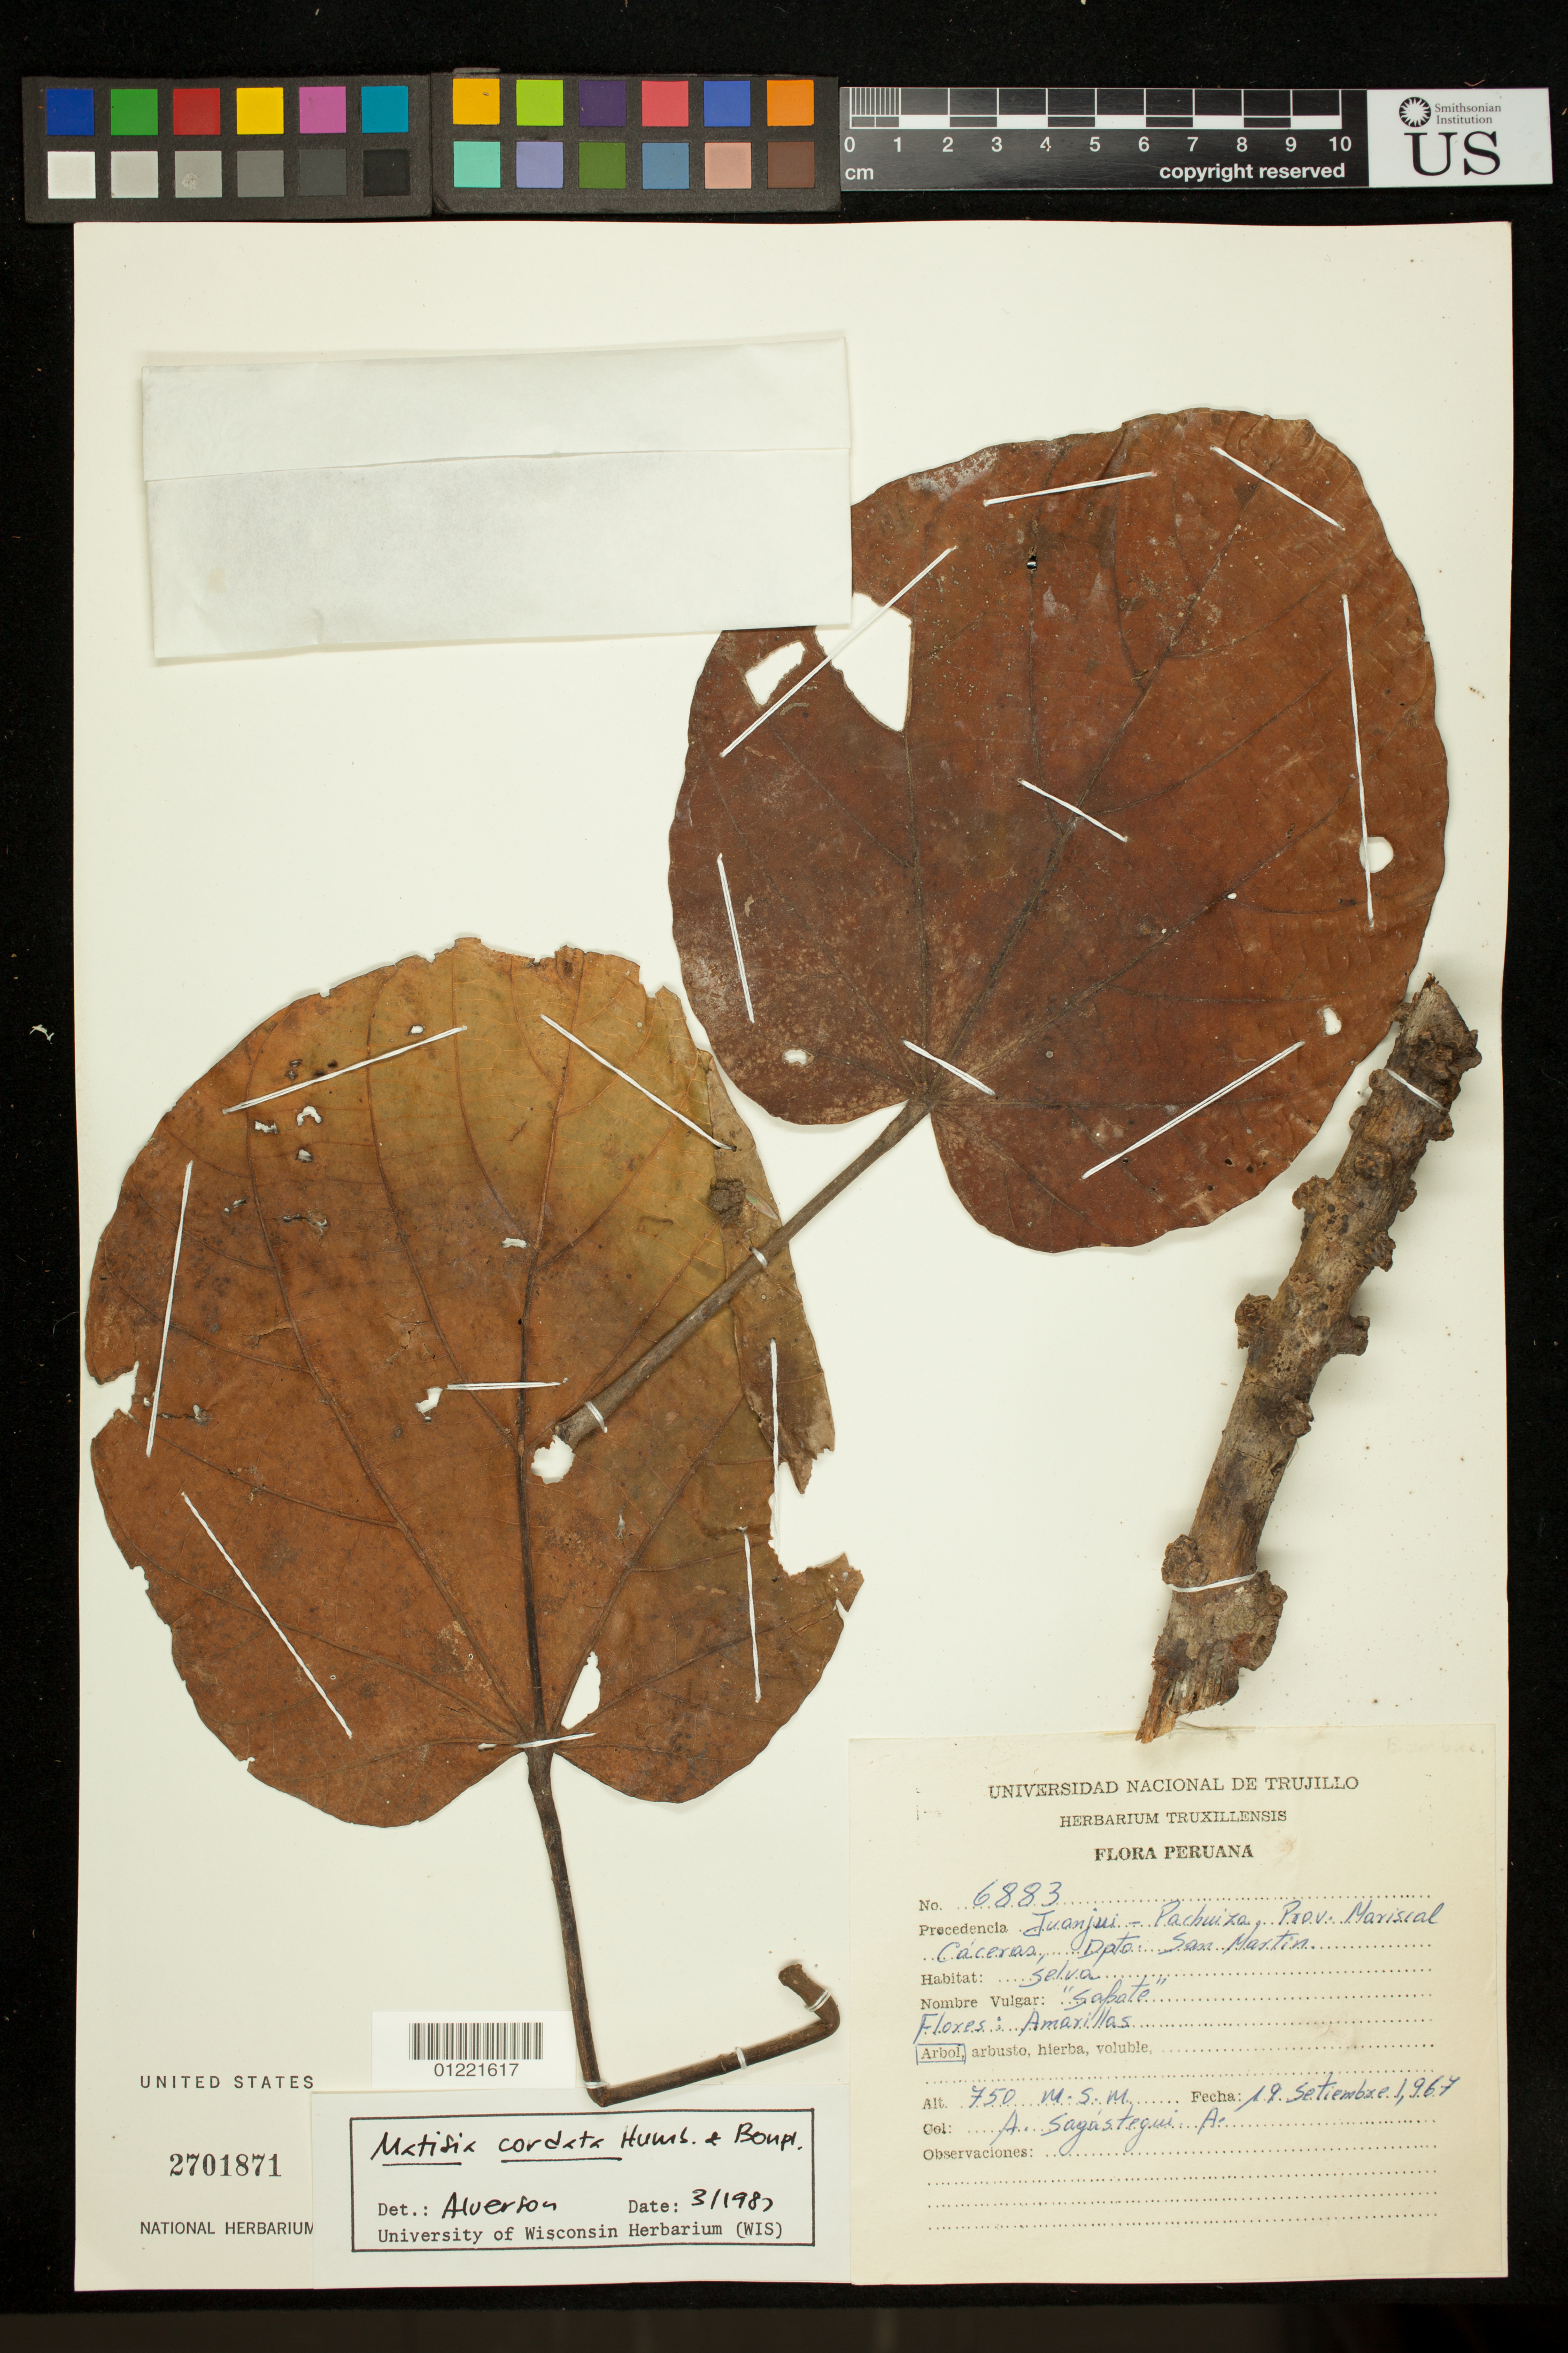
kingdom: Plantae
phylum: Tracheophyta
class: Magnoliopsida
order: Malvales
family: Malvaceae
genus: Matisia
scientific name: Matisia cordata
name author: Humb. & Bonpl.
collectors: A. Sagástegui A.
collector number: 6883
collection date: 1967-09-19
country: Peru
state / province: San Martín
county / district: Mariscal Cáceres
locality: Juanjui-Pachiza, Prov. Mariscal Caceres.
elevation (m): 750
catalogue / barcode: US 2701871